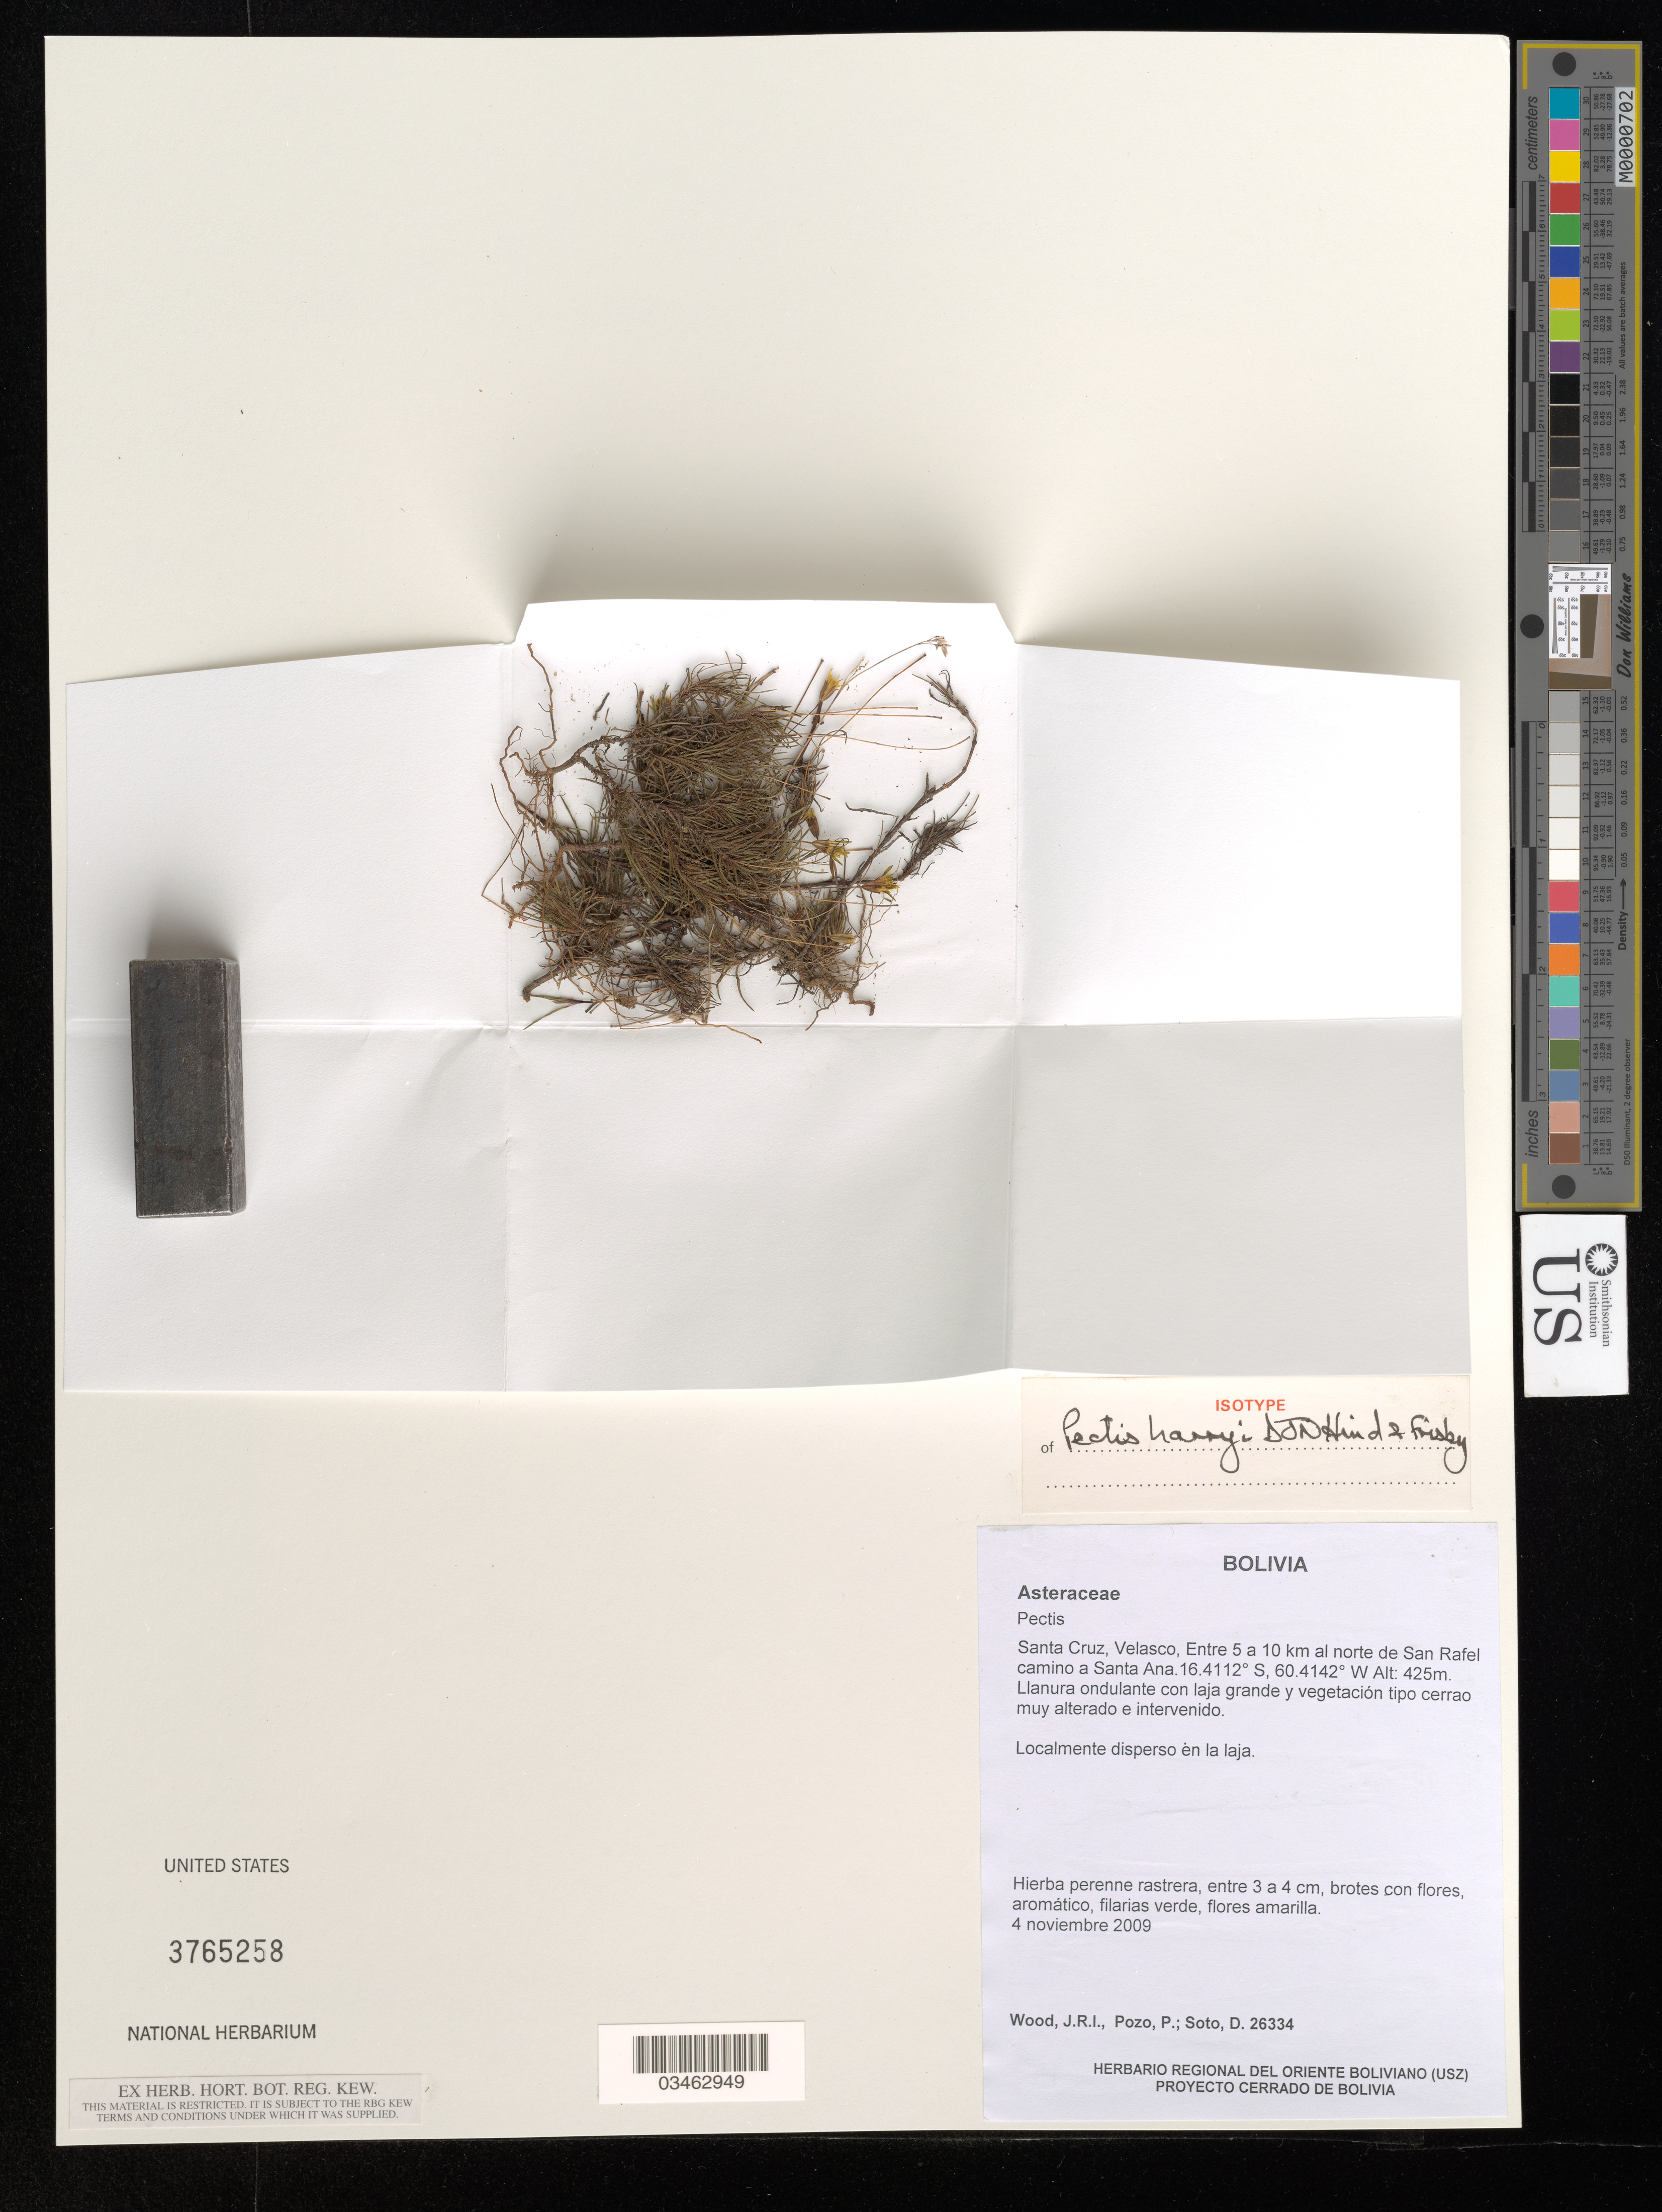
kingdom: Plantae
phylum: Tracheophyta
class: Magnoliopsida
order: Asterales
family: Asteraceae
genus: Pectis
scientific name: Pectis harryi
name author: D.J.N. Hind & Frisby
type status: Isotype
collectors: J. R. I. Wood, P. Pozo & D. Soto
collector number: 26334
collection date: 2009-11-04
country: Bolivia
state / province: Santa Cruz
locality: Velasco, Entre 5 a 10 km al norte de San Rafel camino a Santa Ana.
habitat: Llanura ondulante con laja grande y vegetacion tipo cerrao muy alterado e intervenido. Localmente disperso en la laja.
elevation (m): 425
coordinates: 16.4112 S, 60.4142 W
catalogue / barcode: US 3765258